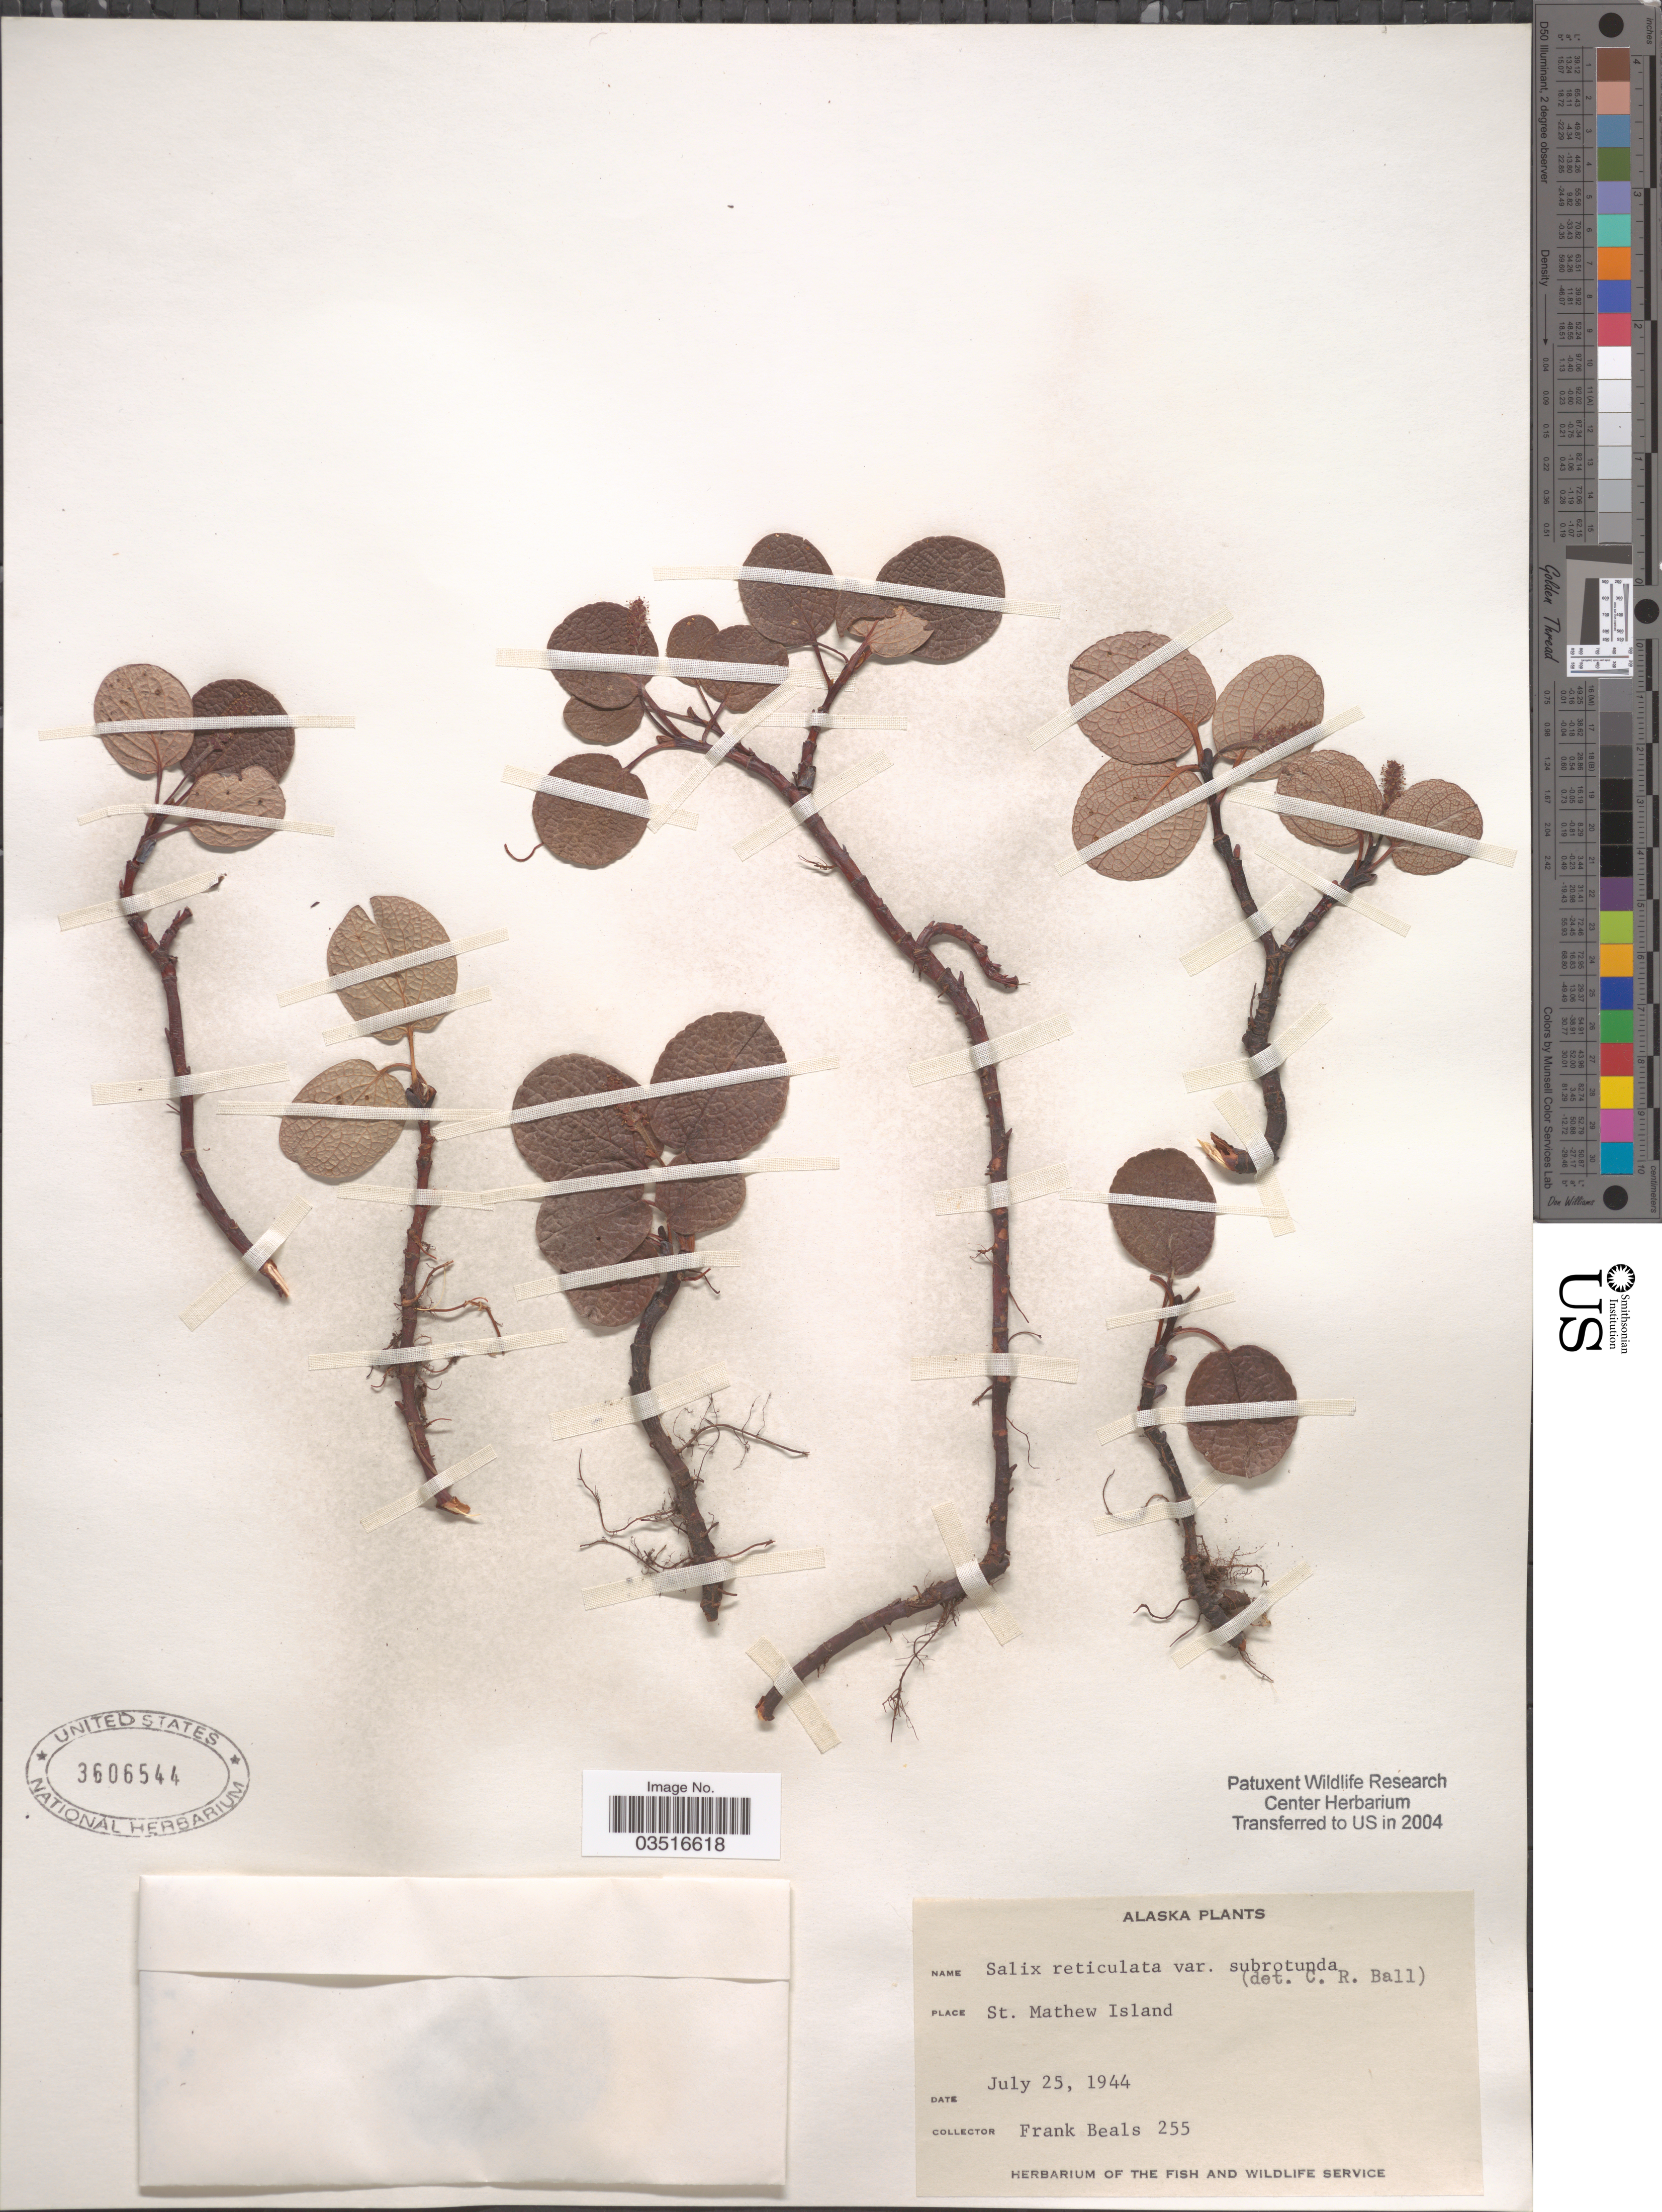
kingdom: Plantae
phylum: Tracheophyta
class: Magnoliopsida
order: Malpighiales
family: Salicaceae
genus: Salix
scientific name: Salix reticulata var. subrotunda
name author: Ser.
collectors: F. Beals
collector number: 255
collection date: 1944-07-25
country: United States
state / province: Alaska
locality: St. Mathew Island.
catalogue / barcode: US 3606544